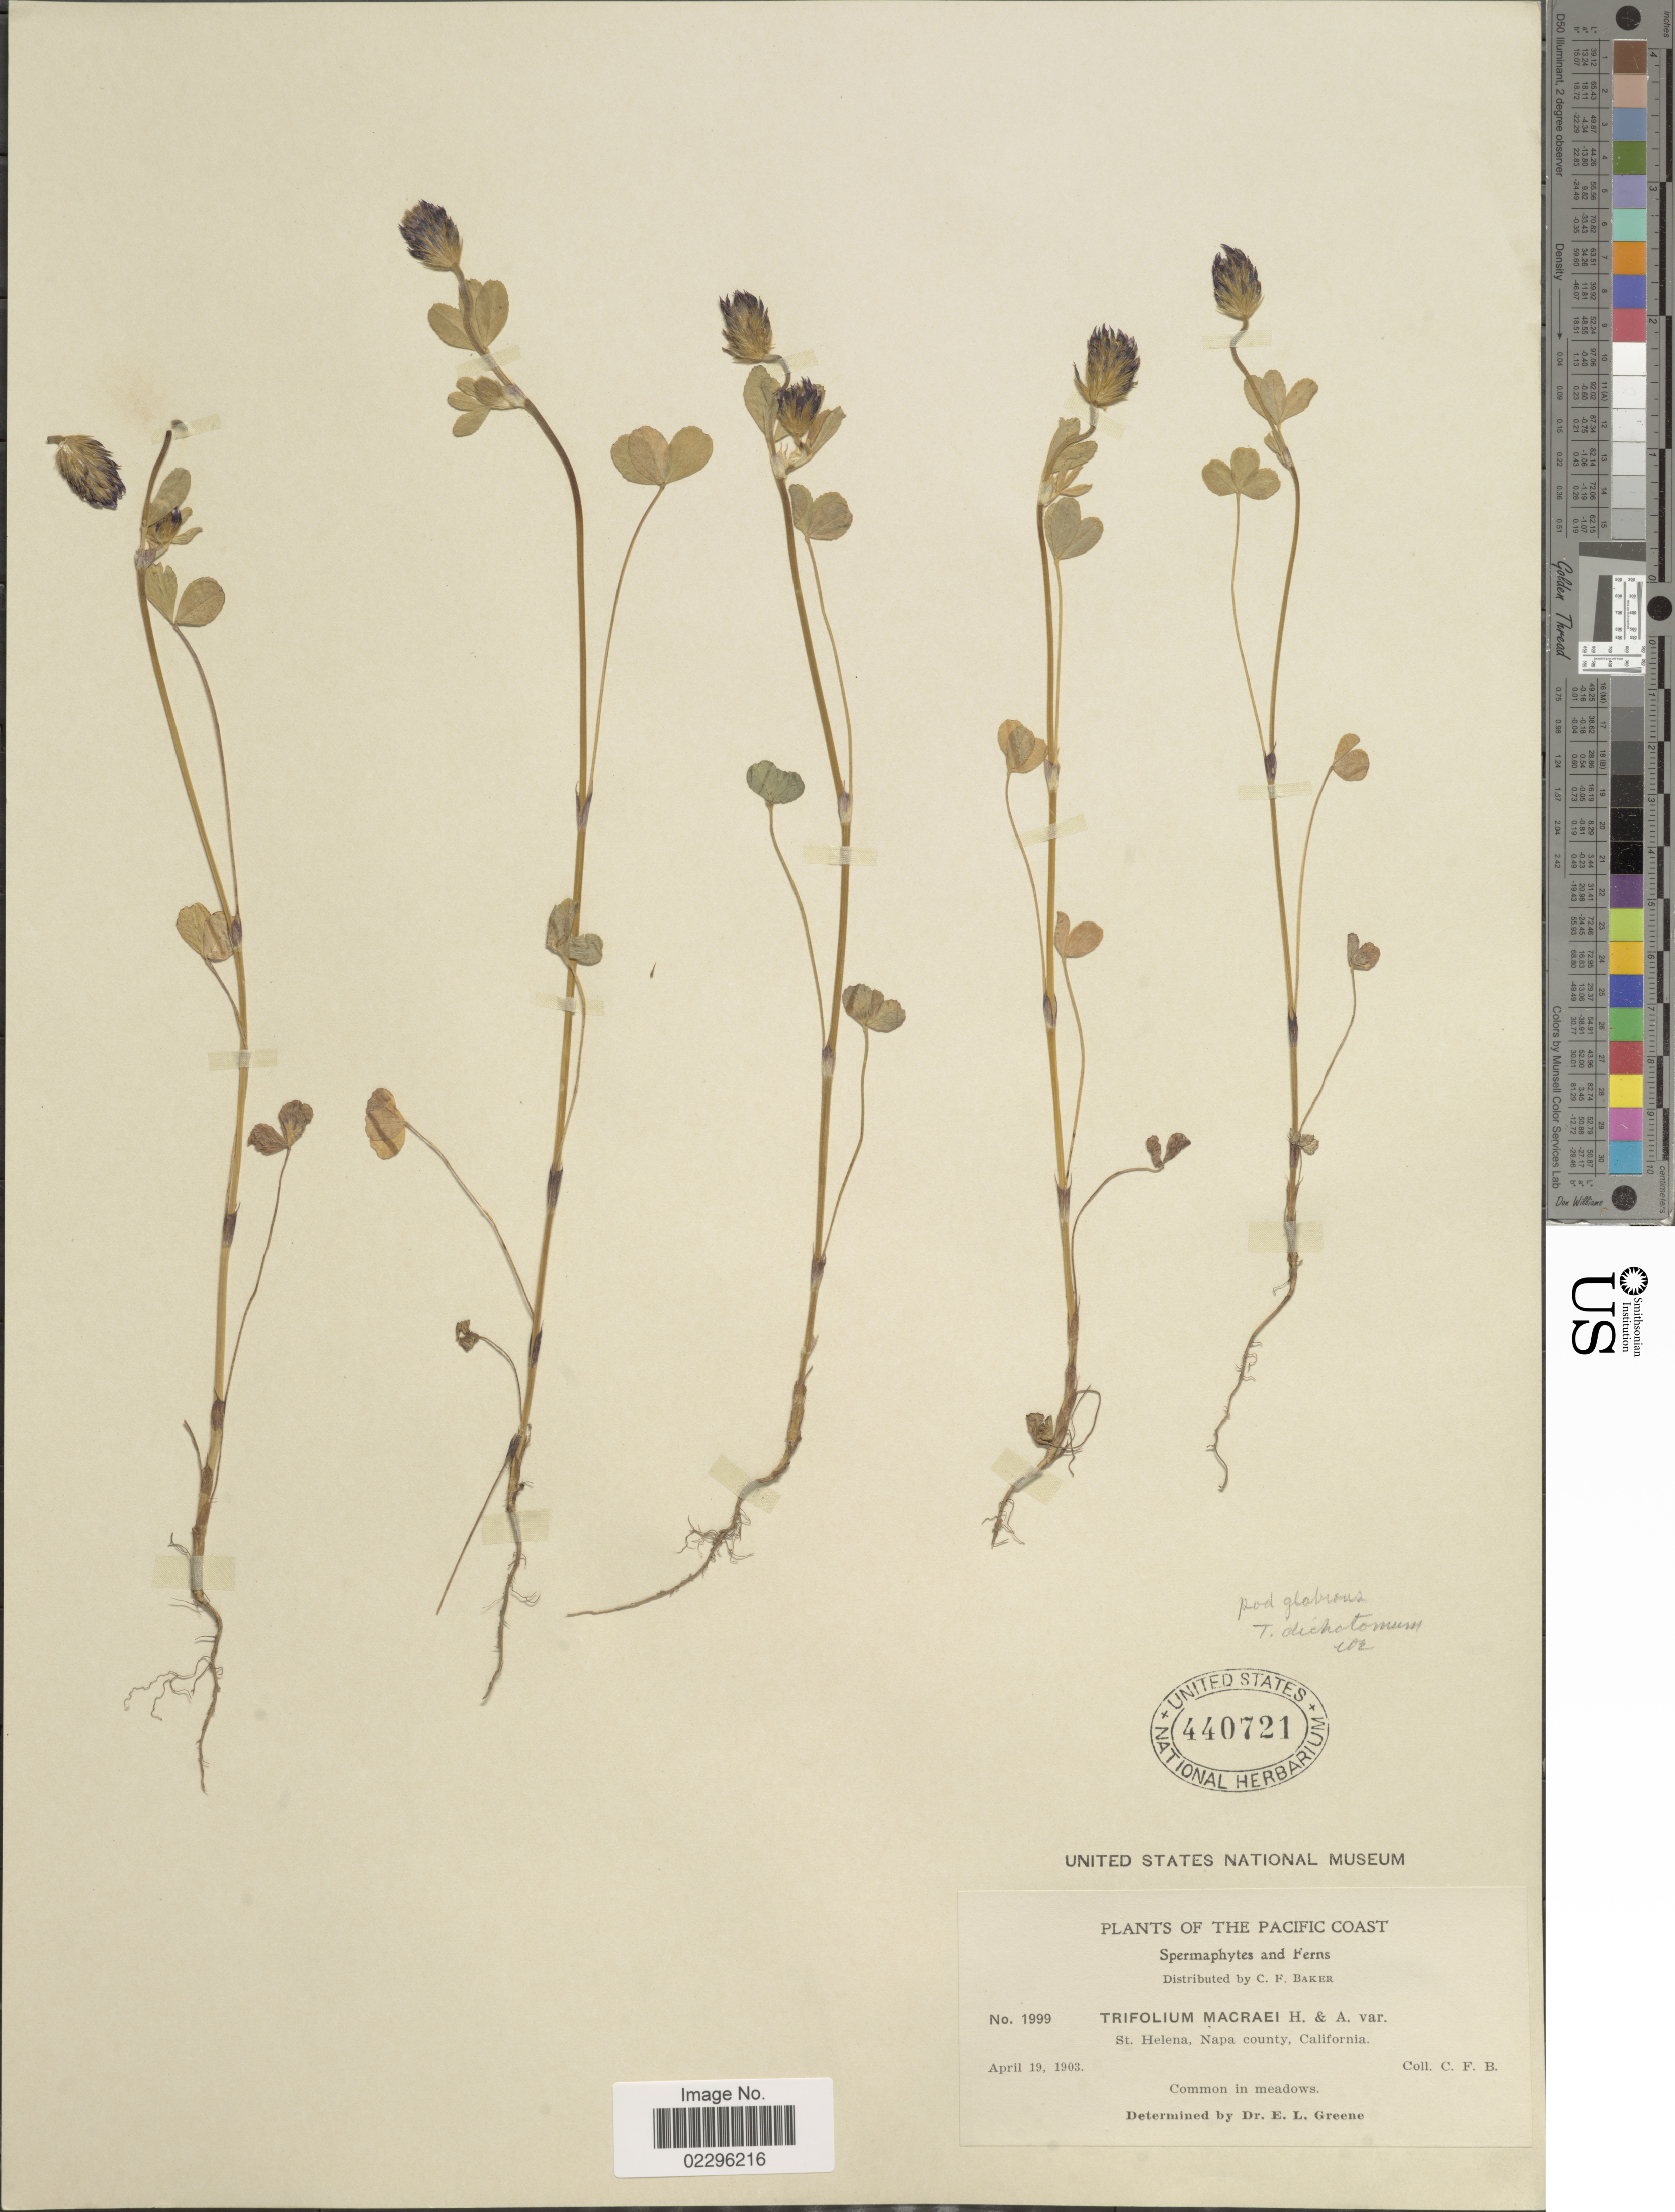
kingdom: Plantae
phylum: Tracheophyta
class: Magnoliopsida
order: Fabales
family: Fabaceae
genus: Trifolium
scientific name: Trifolium dichotomum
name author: Hook. & Arn.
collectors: C. F. Baker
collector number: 1999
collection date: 1903-04-19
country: United States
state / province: California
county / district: Napa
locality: Pacific Coast, St. Helena, Napa County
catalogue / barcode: US 440721